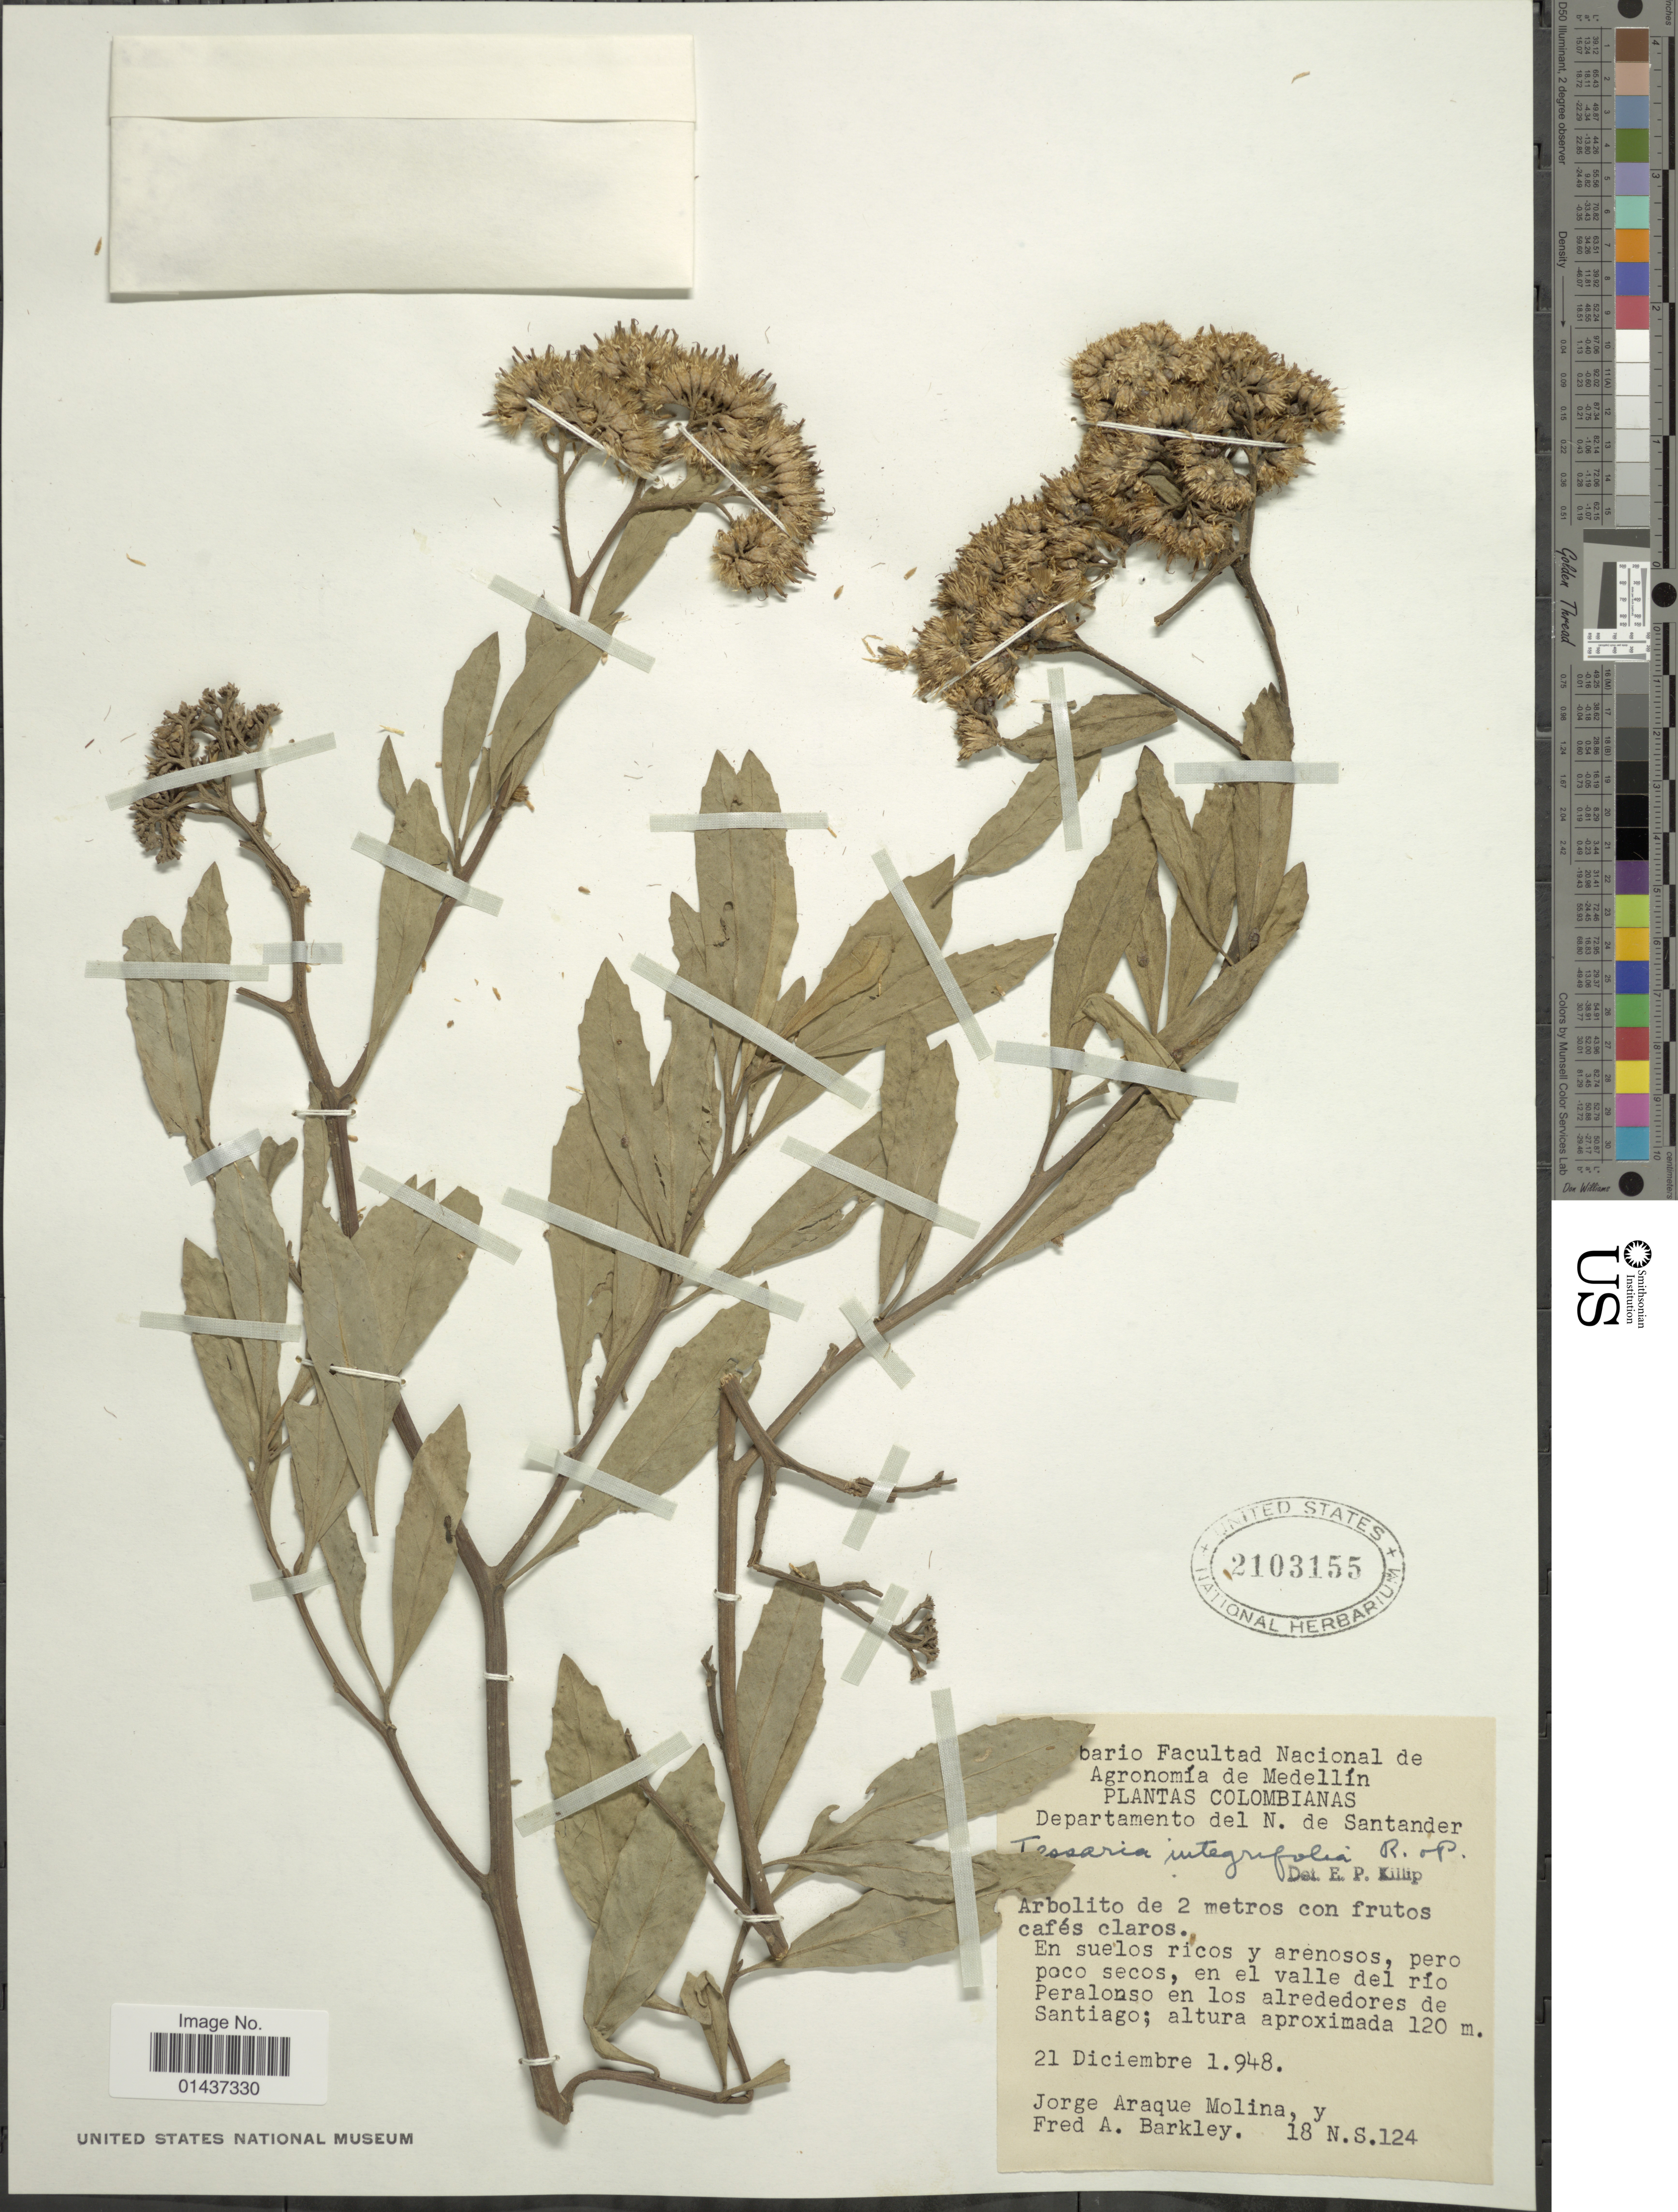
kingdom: Plantae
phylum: Tracheophyta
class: Magnoliopsida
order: Asterales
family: Asteraceae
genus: Tessaria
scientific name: Tessaria integrifolia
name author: Ruiz & Pav.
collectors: J. A. Molina & F. A. Barkley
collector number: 18 N. S. 124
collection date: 1948-12-21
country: Colombia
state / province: Norte de Santander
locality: Departamento de N. de Santander, En suleos ricos y arenosos, pero poco secos, en el valle del río Peralonso en los alrededores de Santiago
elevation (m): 120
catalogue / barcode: US 2103155